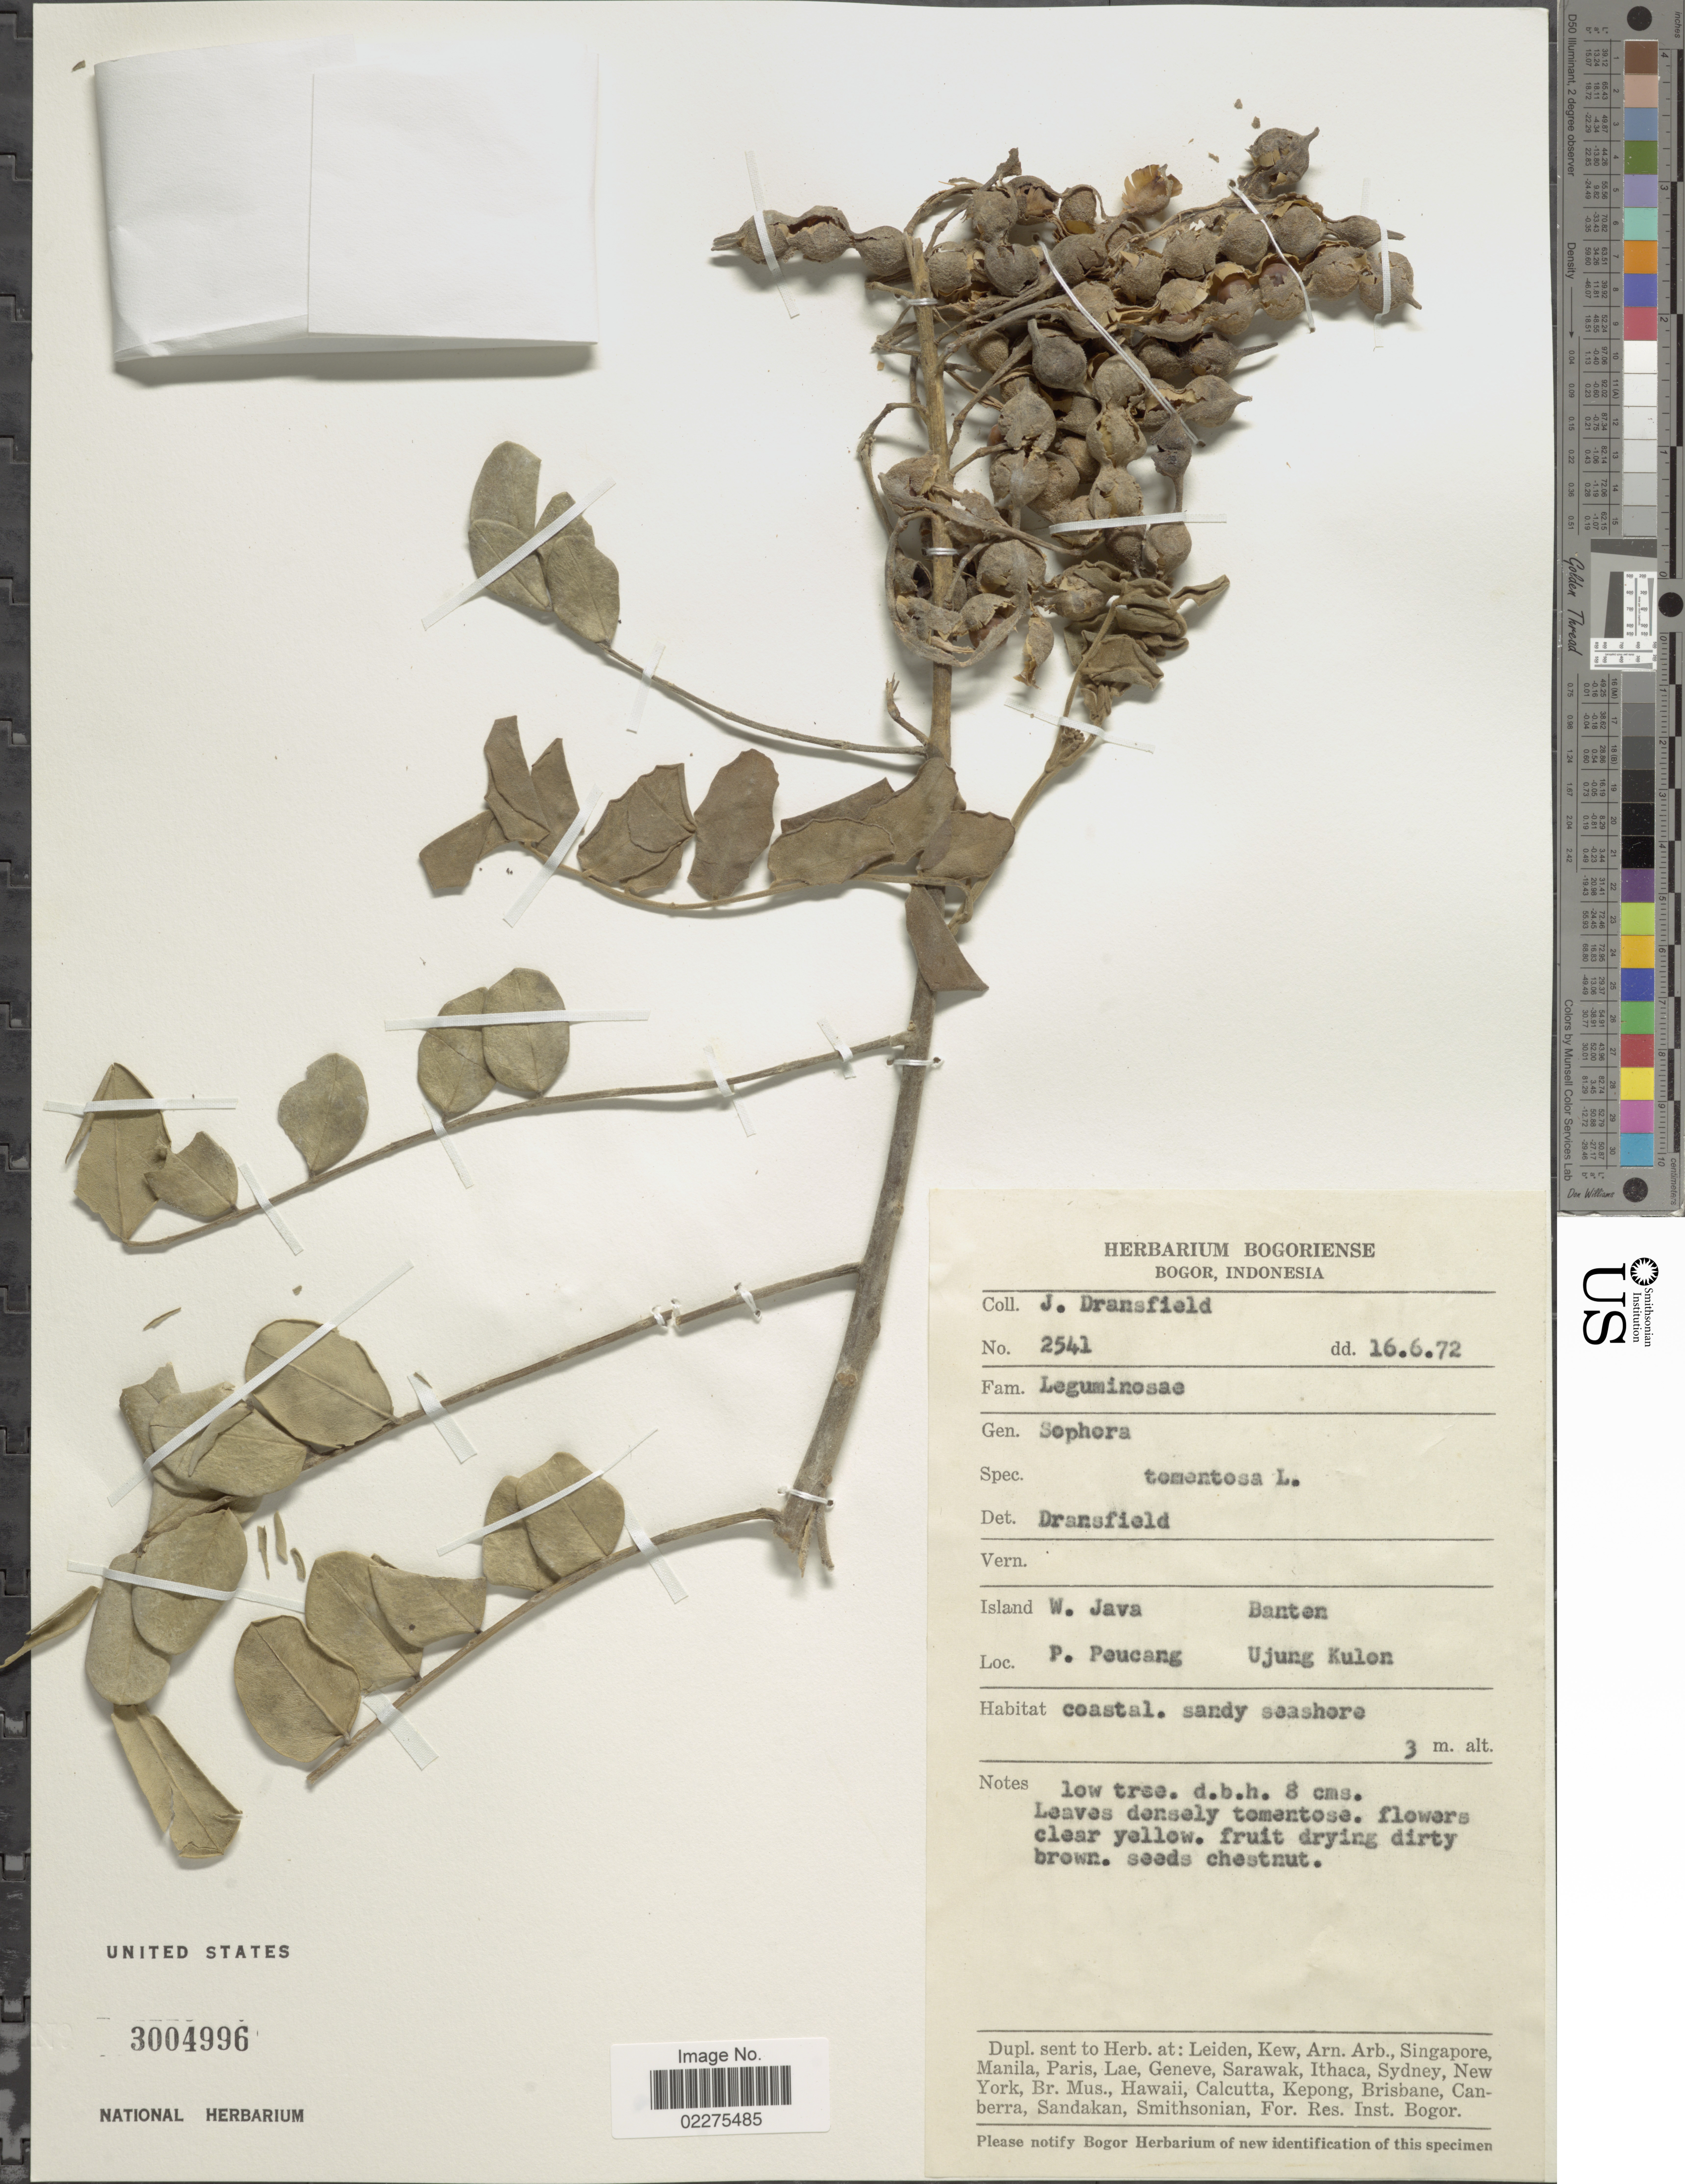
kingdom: Plantae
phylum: Tracheophyta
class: Magnoliopsida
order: Fabales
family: Fabaceae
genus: Sophora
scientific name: Sophora tomentosa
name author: L.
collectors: J. Dransfield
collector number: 2541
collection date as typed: Transcribed d/m/y: 16/6/72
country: Indonesia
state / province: Java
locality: W. Java. Banten. P. Paucang. Ujung Kulen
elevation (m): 3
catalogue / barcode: US 3004996